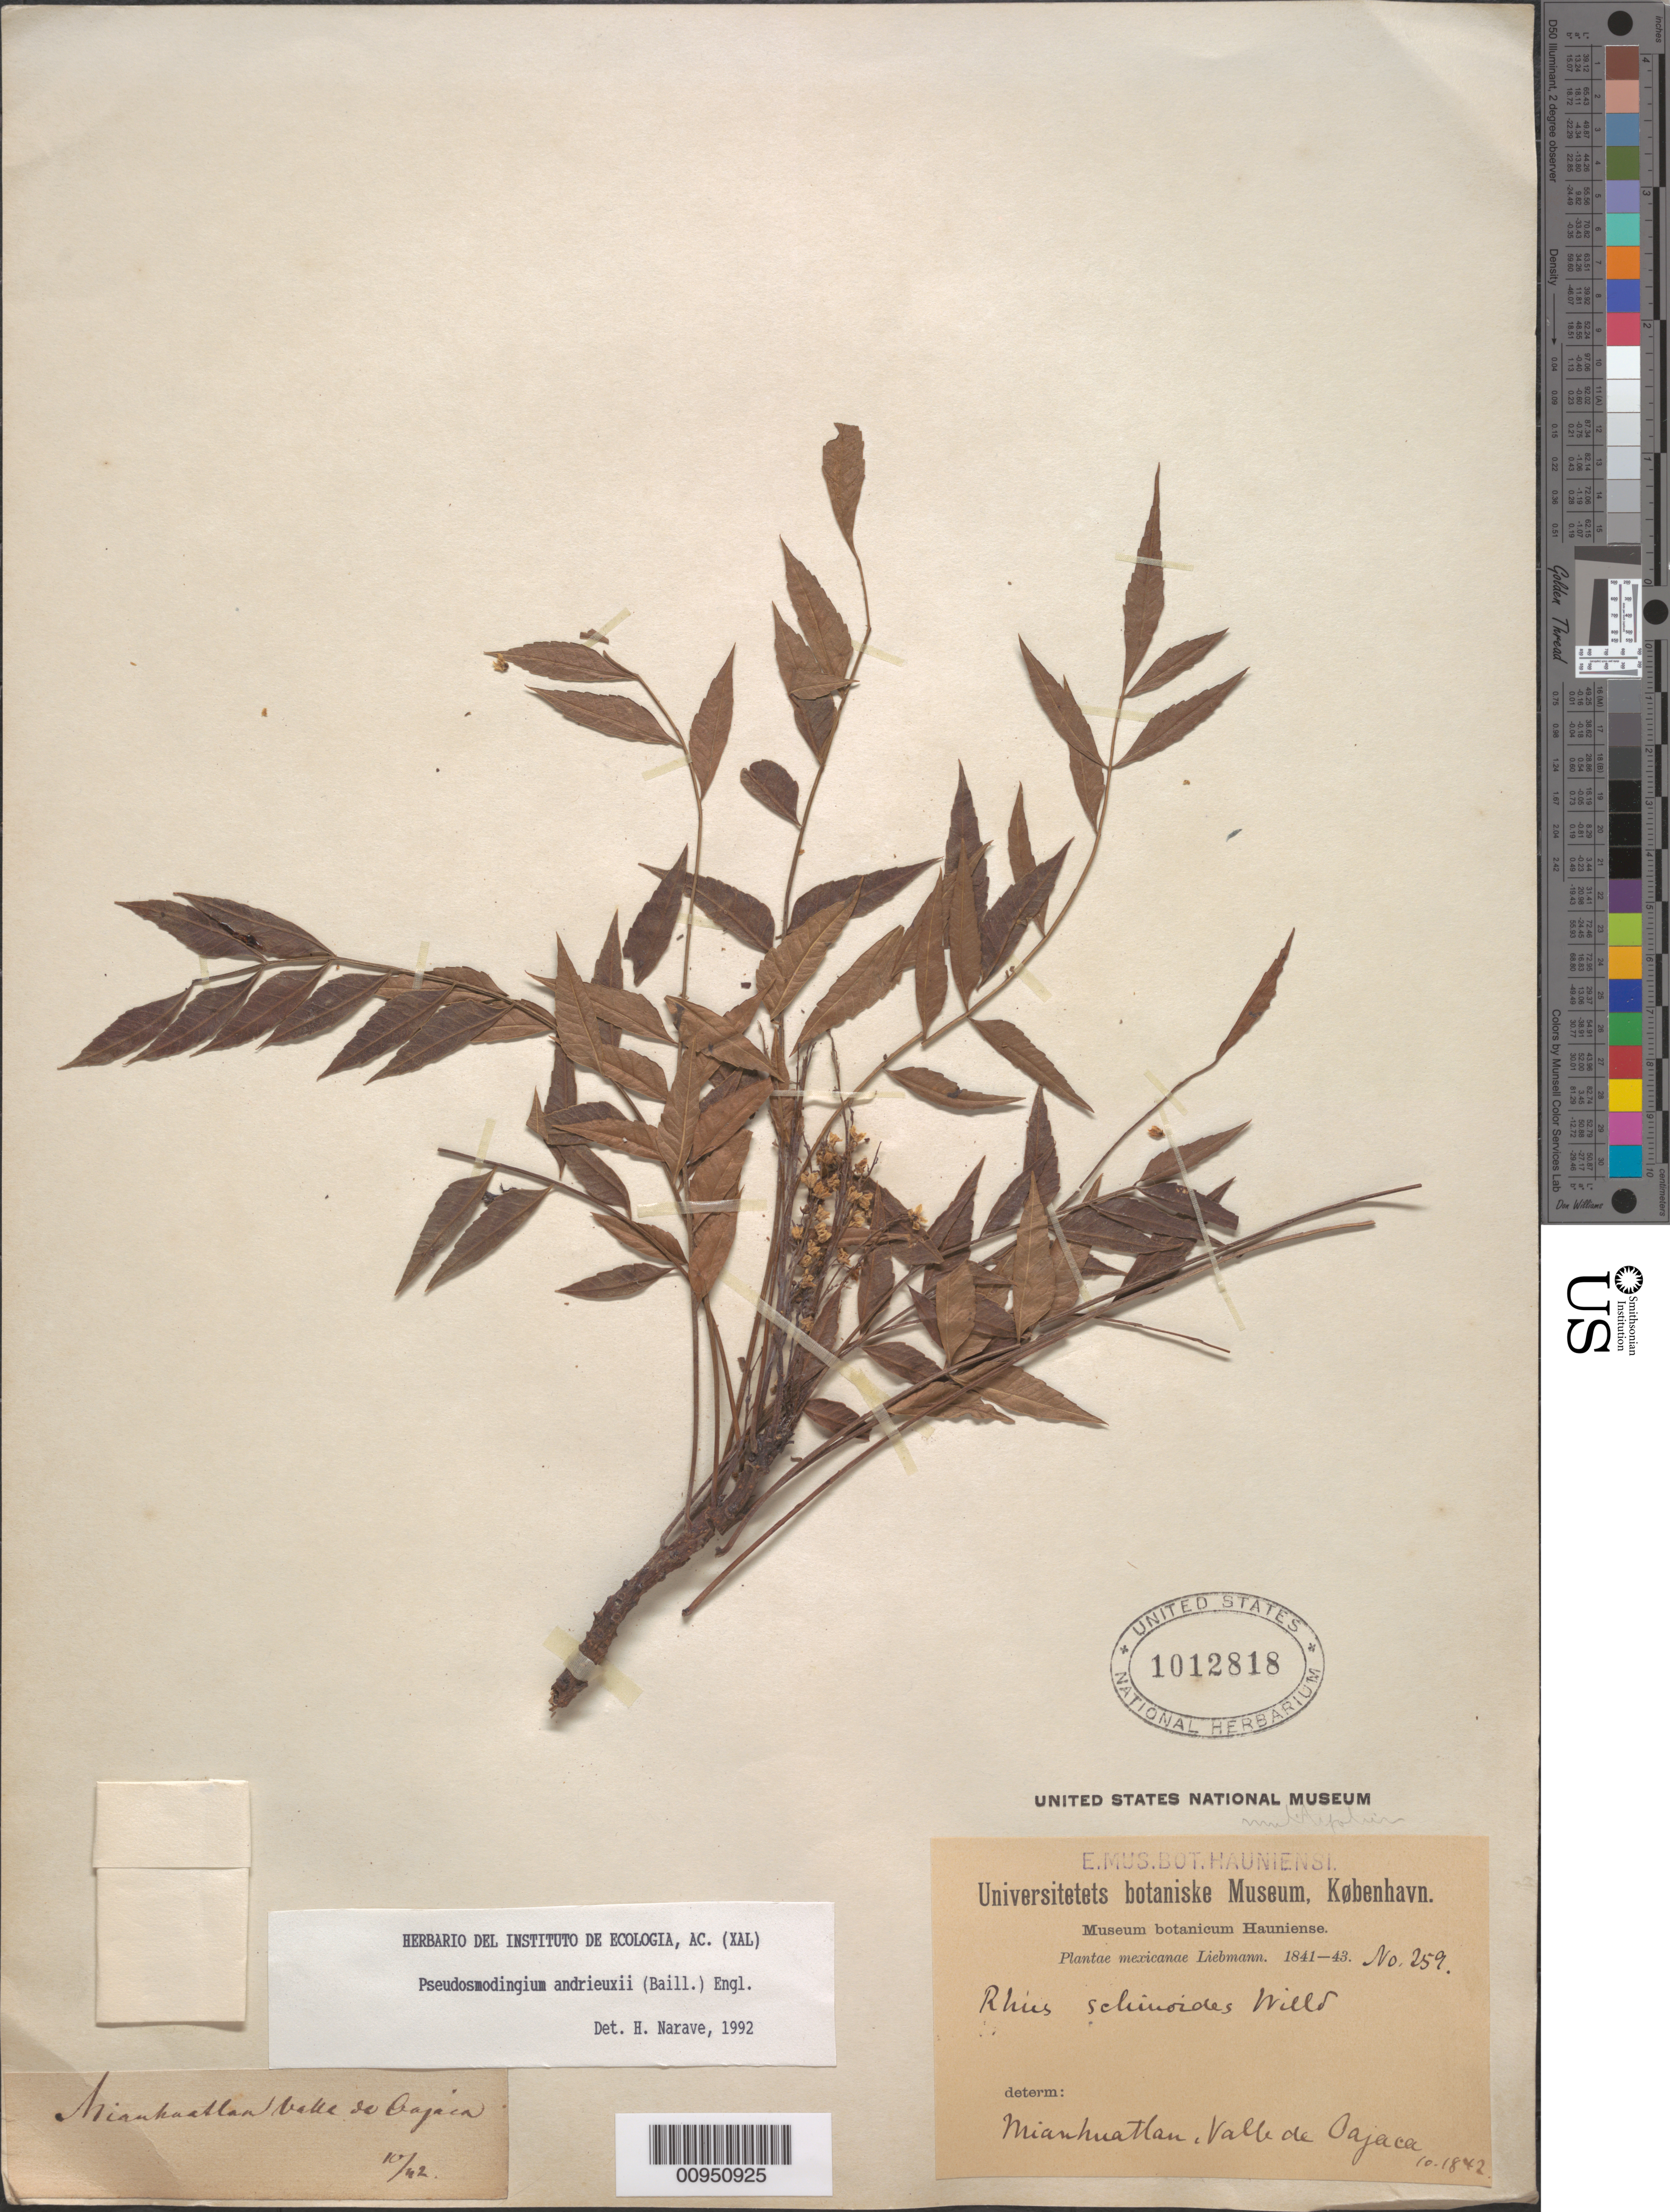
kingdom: Plantae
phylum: Tracheophyta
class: Magnoliopsida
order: Sapindales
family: Anacardiaceae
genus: Pseudosmodingium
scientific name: Pseudosmodingium andrieuxii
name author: (Baill.) Engl.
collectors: F. M. Liebmann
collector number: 259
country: Mexico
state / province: Oaxaca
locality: Mianhuatlan, Valle de Oajaca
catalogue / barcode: US 1012818-2